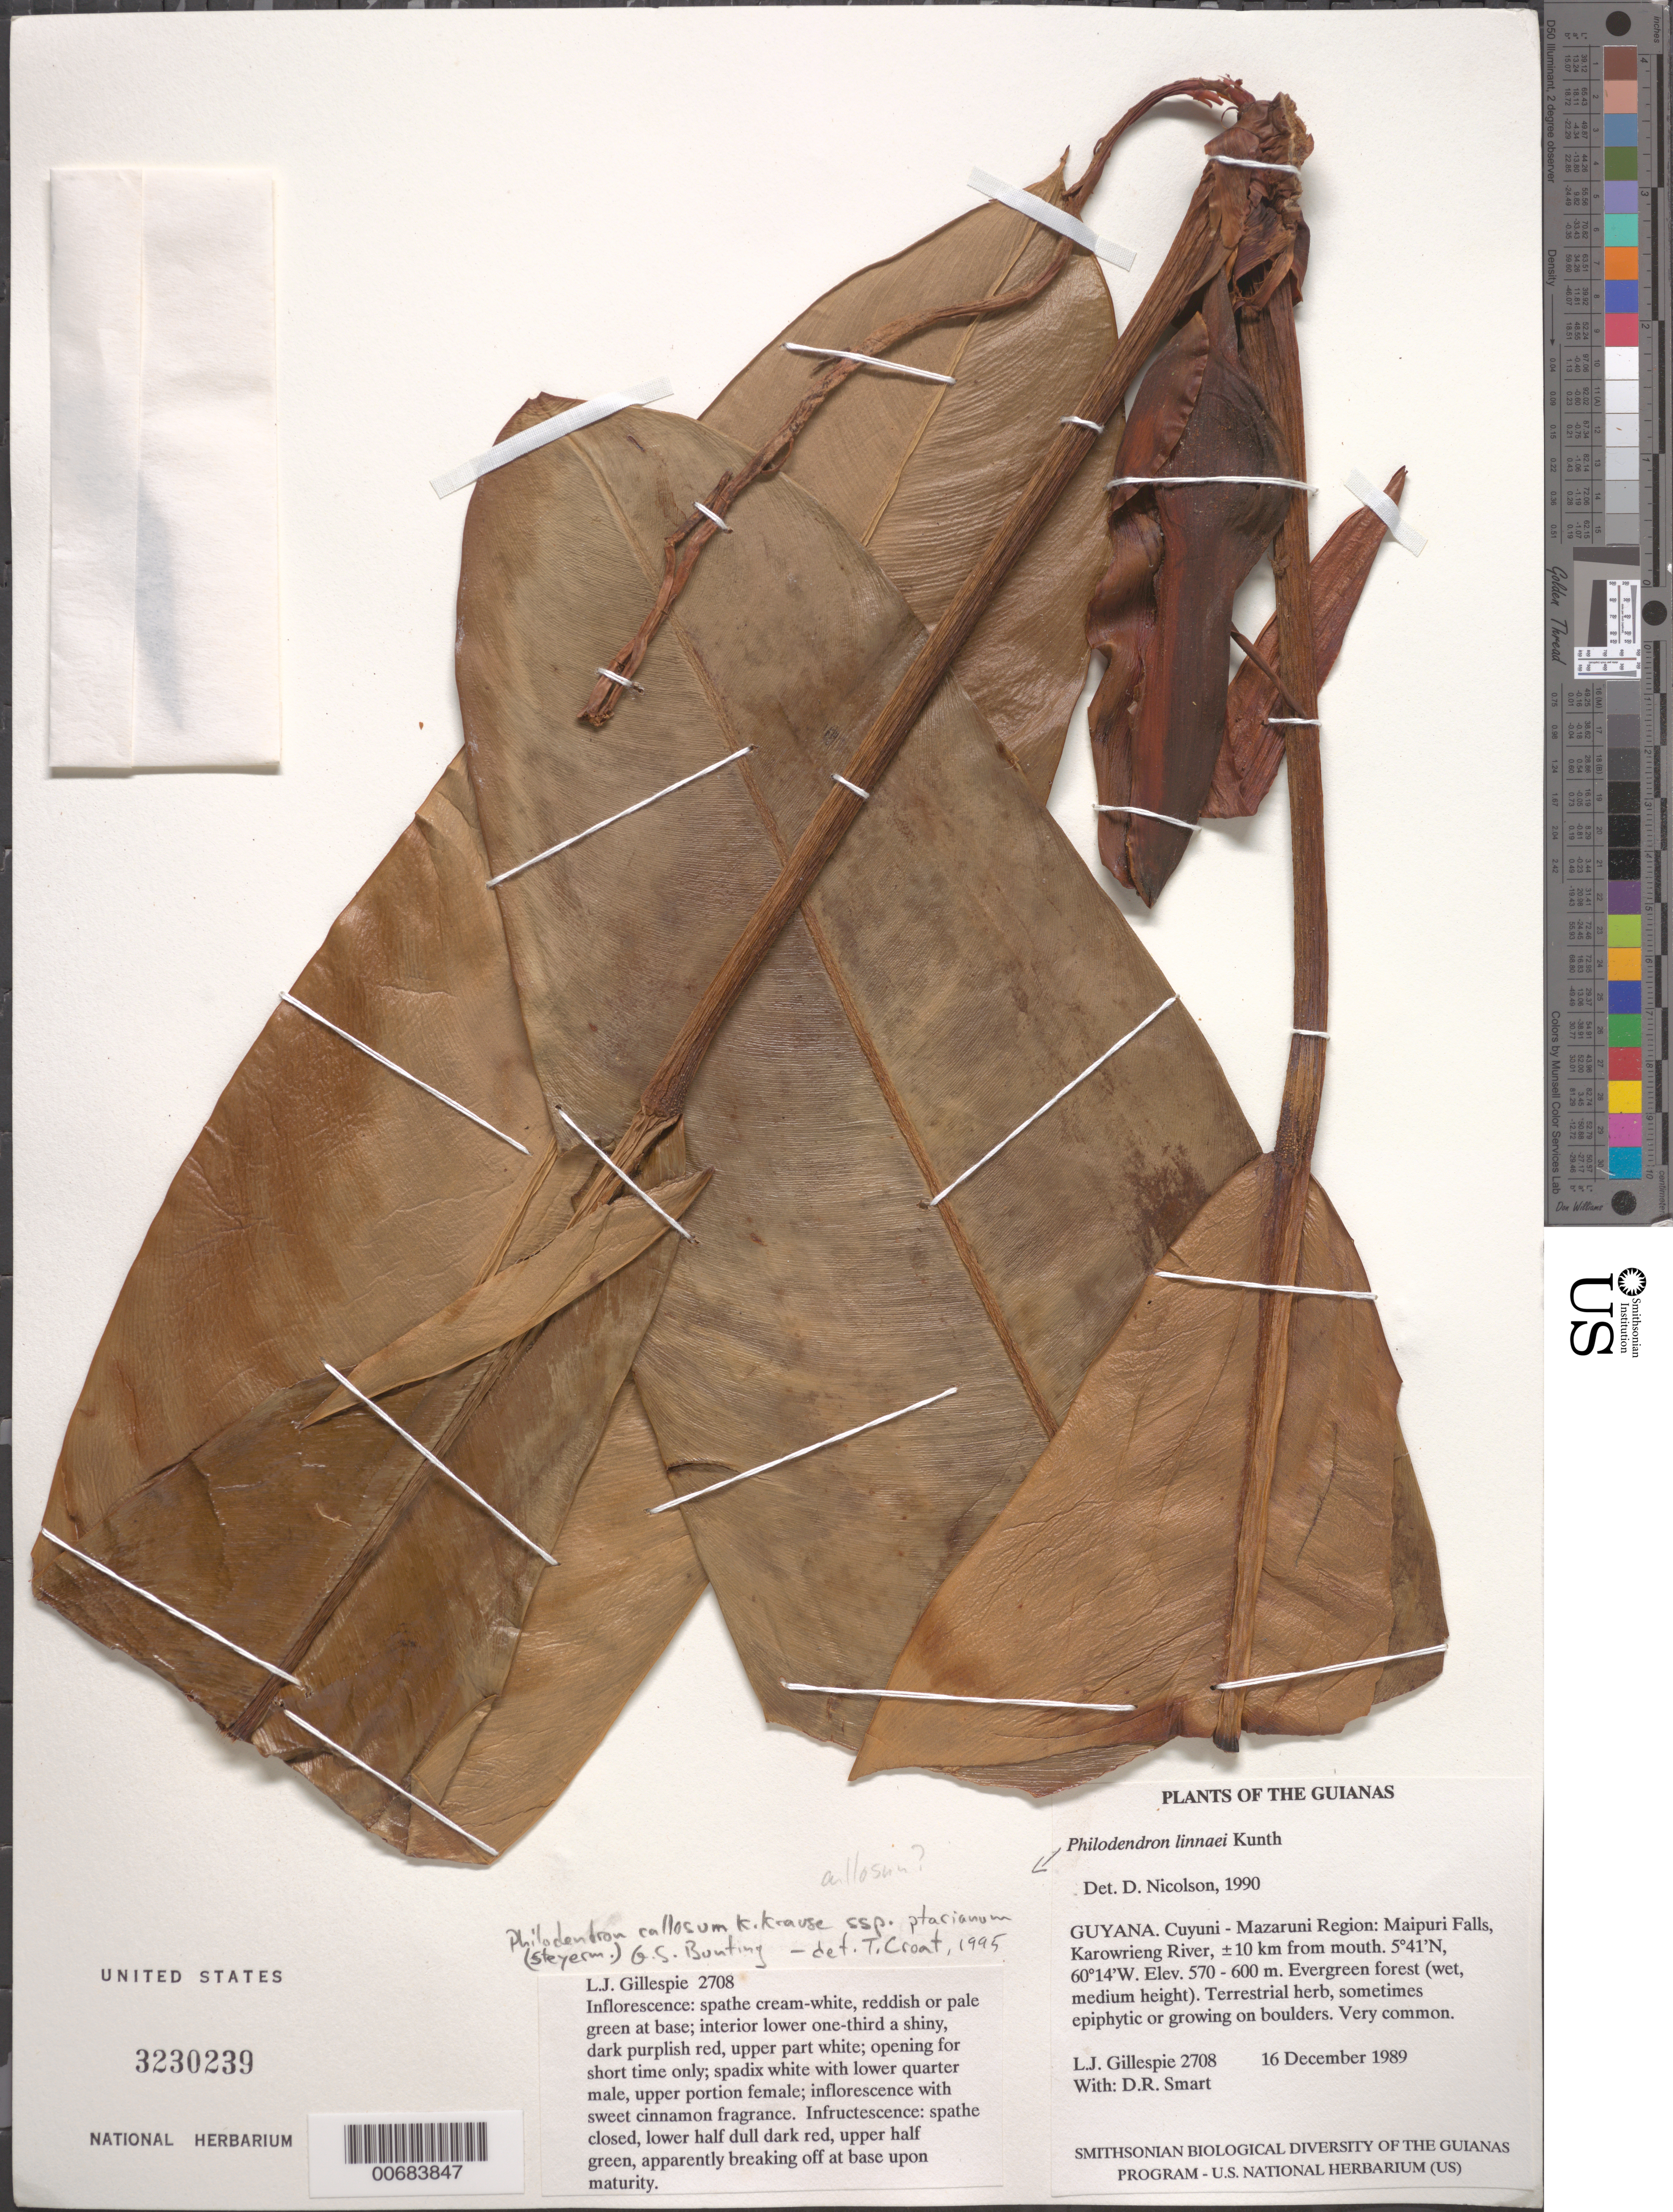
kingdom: Plantae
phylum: Tracheophyta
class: Liliopsida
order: Alismatales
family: Araceae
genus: Philodendron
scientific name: Philodendron callosum subsp. ptarianum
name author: (Steyerm.) G.S. Bunting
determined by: Croat, Thomas B., Missouri Botanical Garden (MO)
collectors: L. J. Gillespie & D. R. Smart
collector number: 2708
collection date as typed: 16 December 1989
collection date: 1989-12-16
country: Guyana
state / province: Cuyuni-Mazaruni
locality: Maipuri Falls, Karowrieng River, ±10 km from mouth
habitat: Evergreen forest (wet, medium height), montane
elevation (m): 570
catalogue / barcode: US 3230239